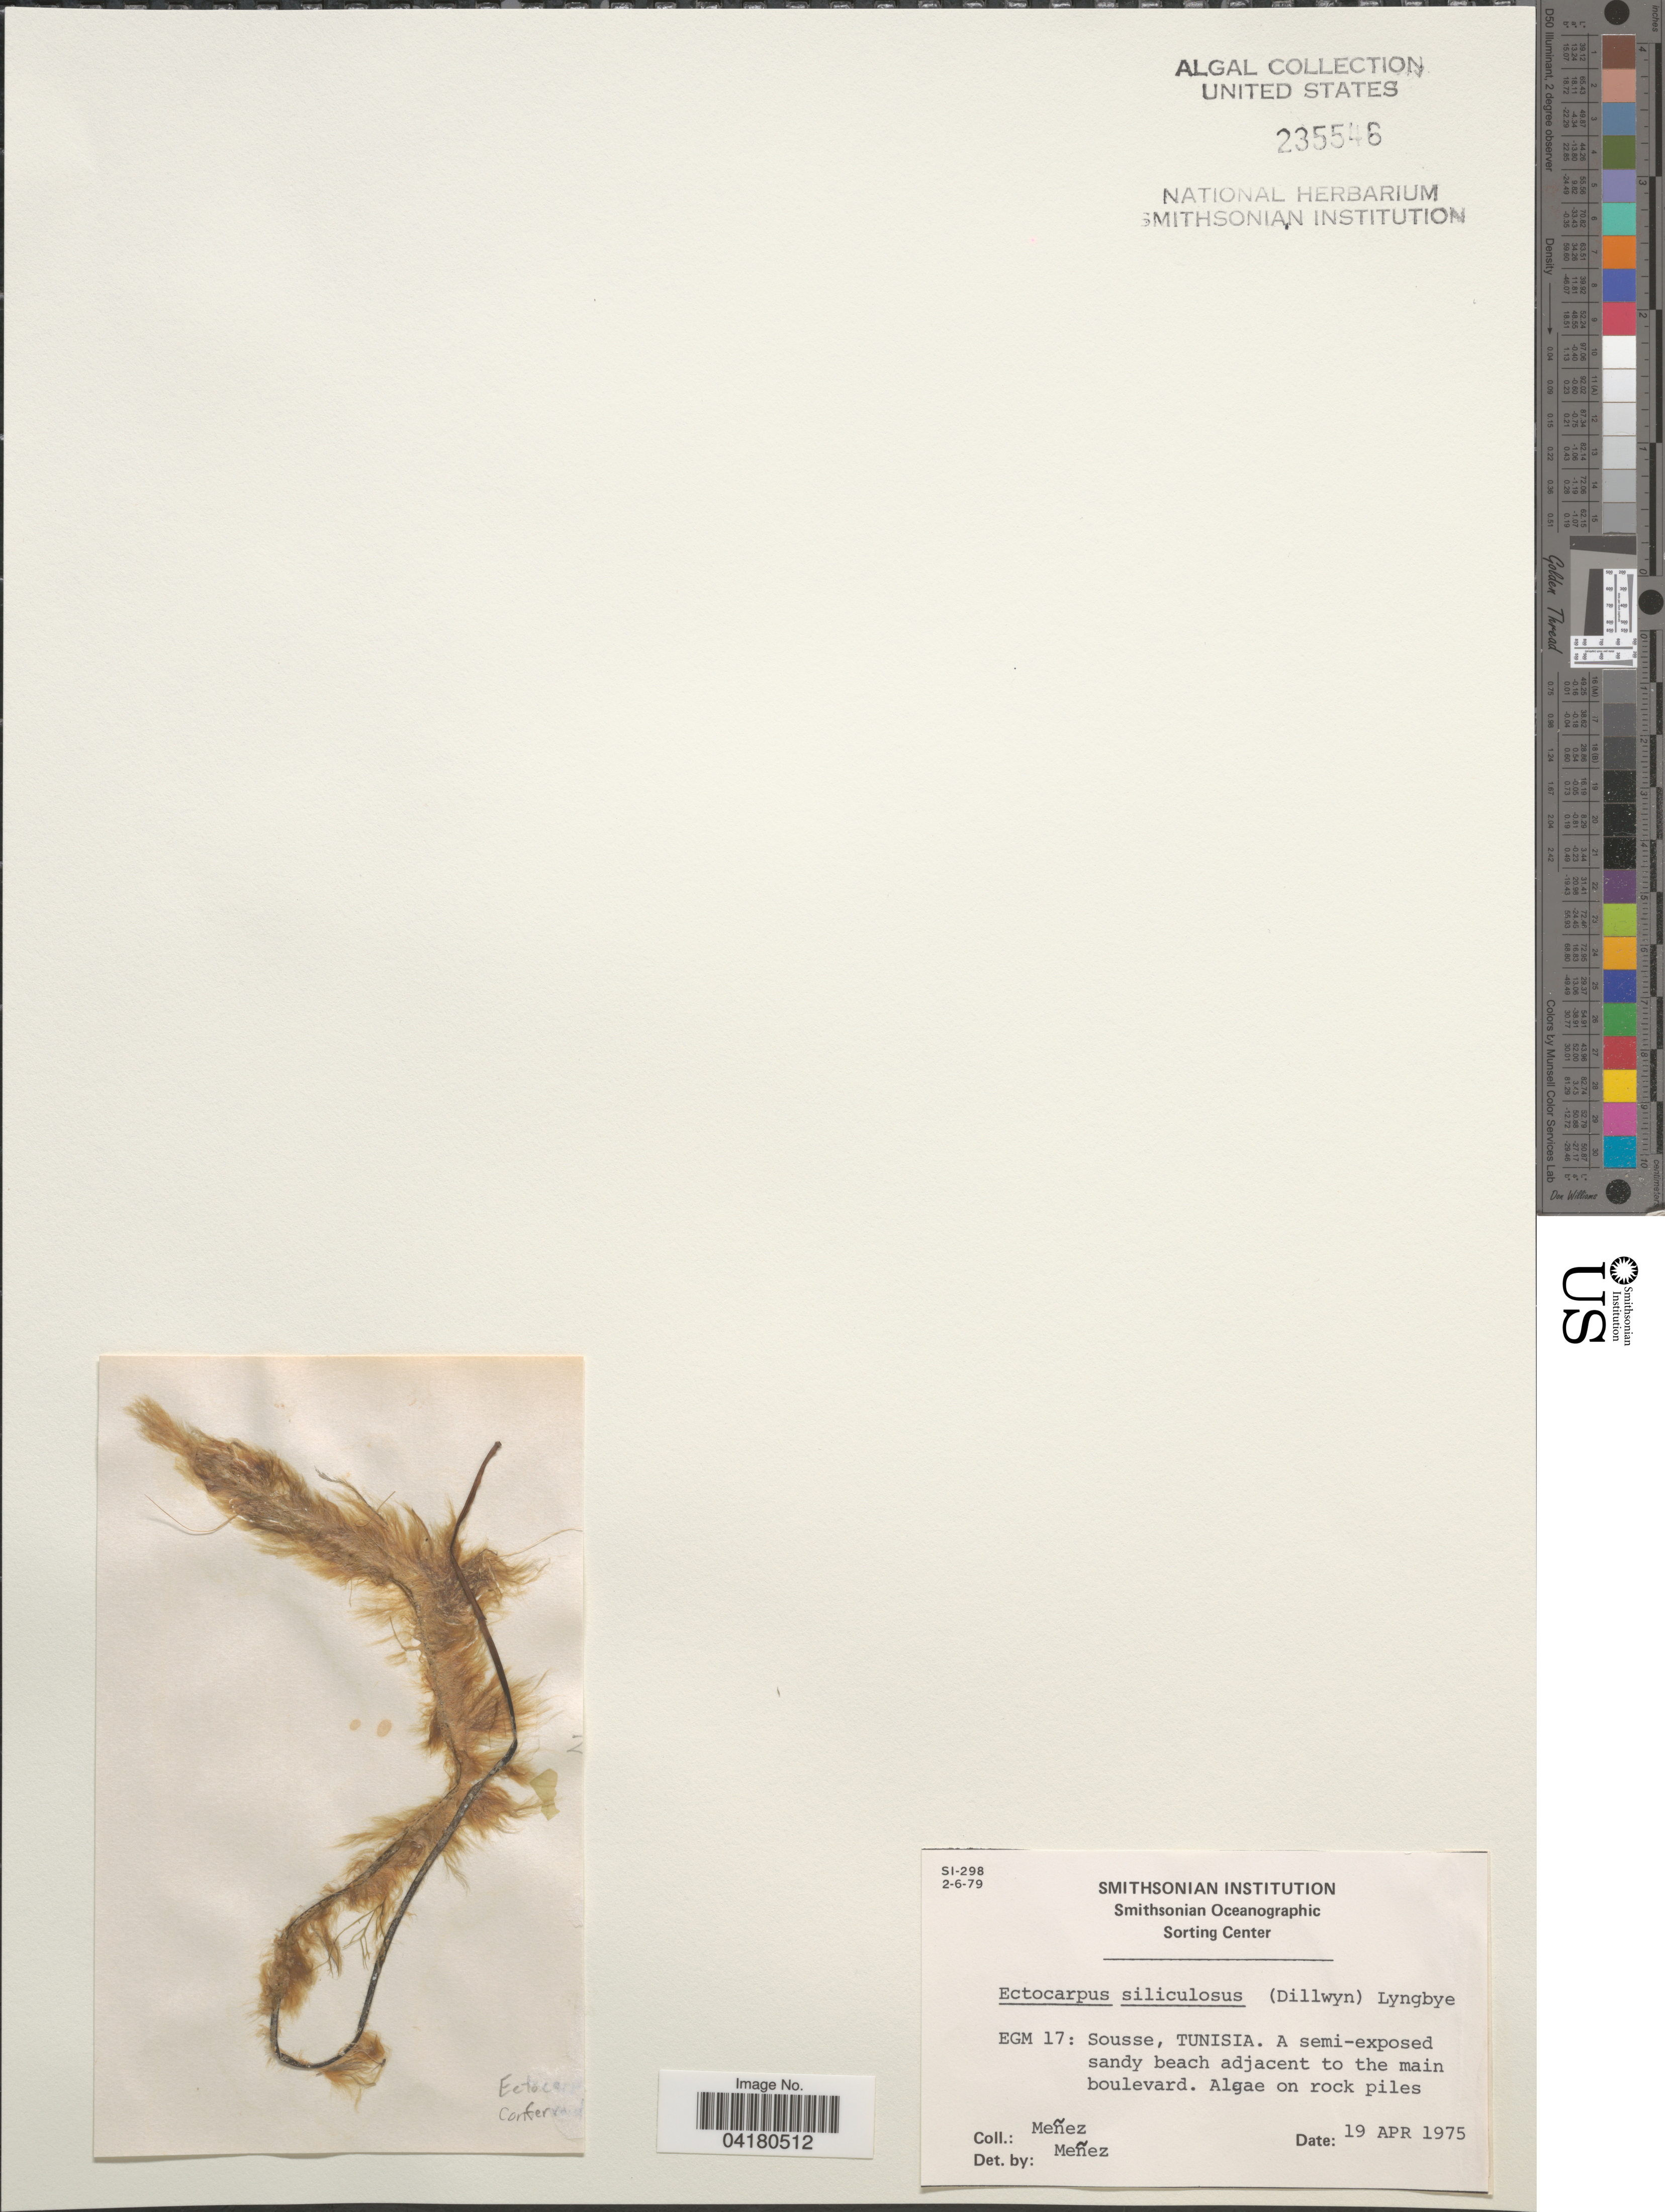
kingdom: Chromista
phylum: Ochrophyta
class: Phaeophyceae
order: Ectocarpales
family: Ectocarpaceae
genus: Ectocarpus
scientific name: Ectocarpus siliculosus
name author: (Dillwyn) Lyngbye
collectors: Menez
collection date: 1975-04-19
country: Tunisia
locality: EGM 17: Sousse, Tunisia. A semi-exposed sandy beach adjacent to the main boulevard.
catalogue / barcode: US 235546